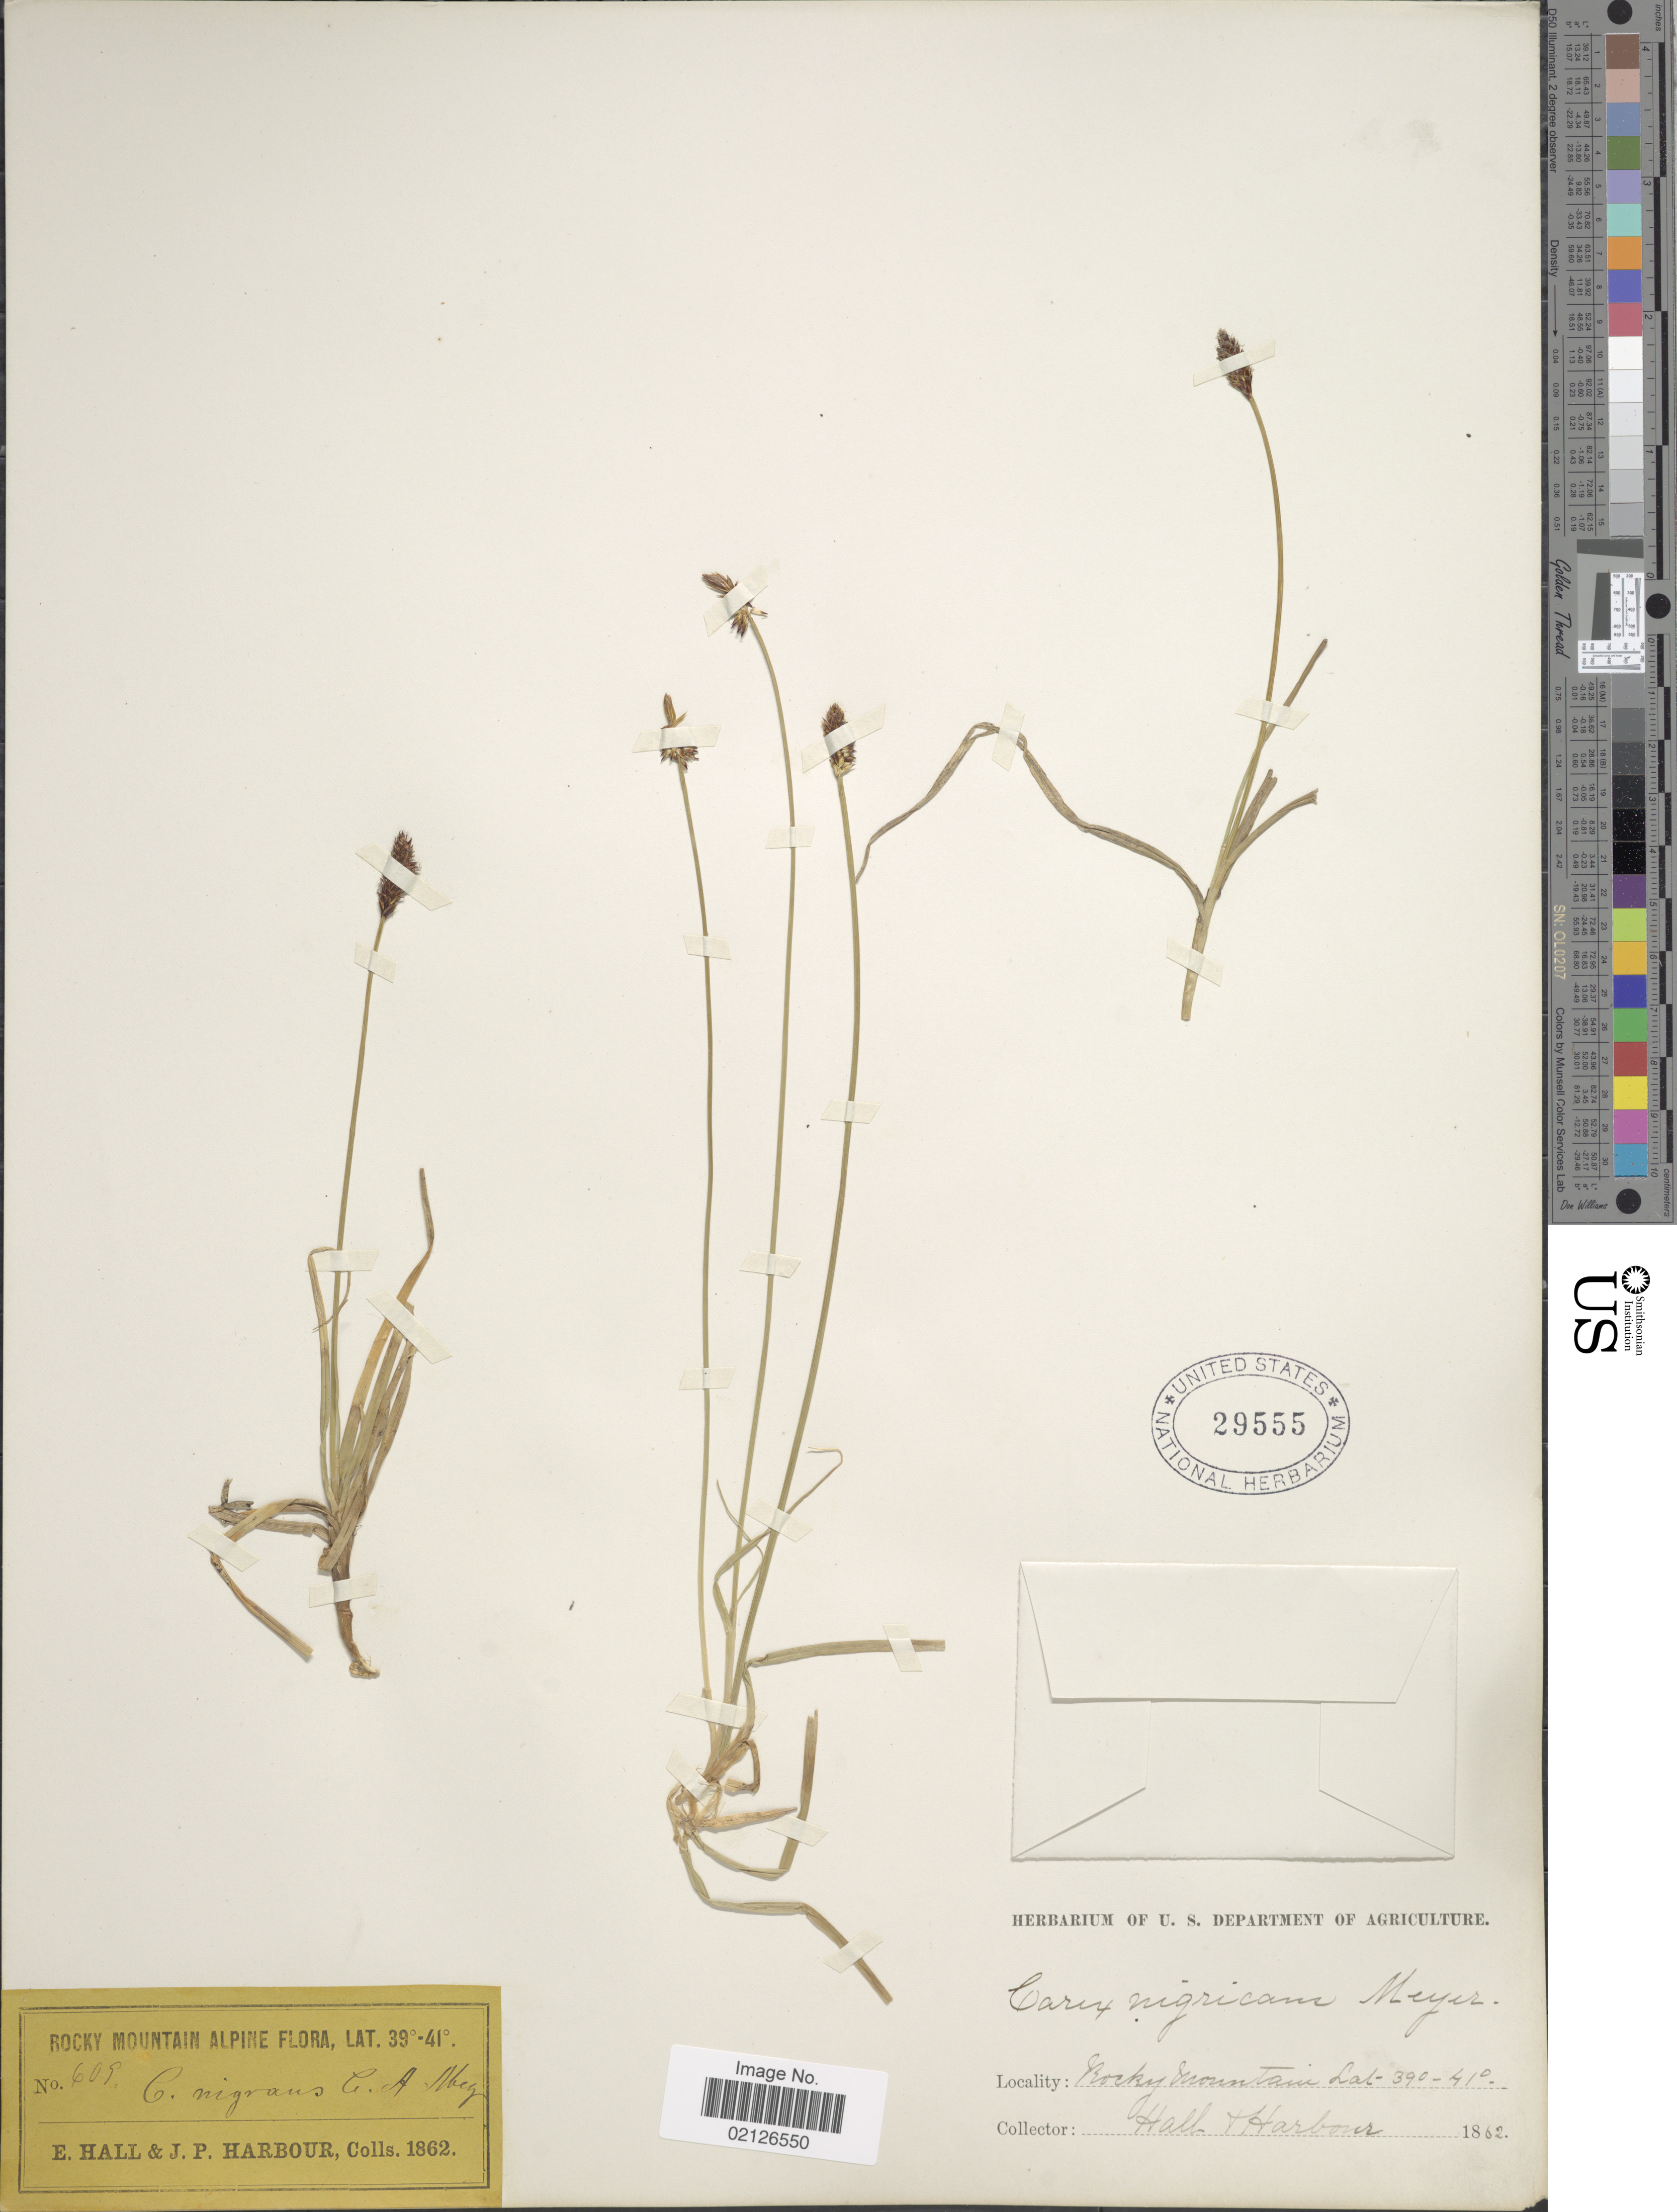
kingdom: Plantae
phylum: Tracheophyta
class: Liliopsida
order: Poales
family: Cyperaceae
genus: Carex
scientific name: Carex nigricans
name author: C.A. Mey.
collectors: E. Hall & J. Harbour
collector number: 609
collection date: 1892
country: United States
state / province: Colorado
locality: Rocky Mtns. Alpine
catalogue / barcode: US 29555